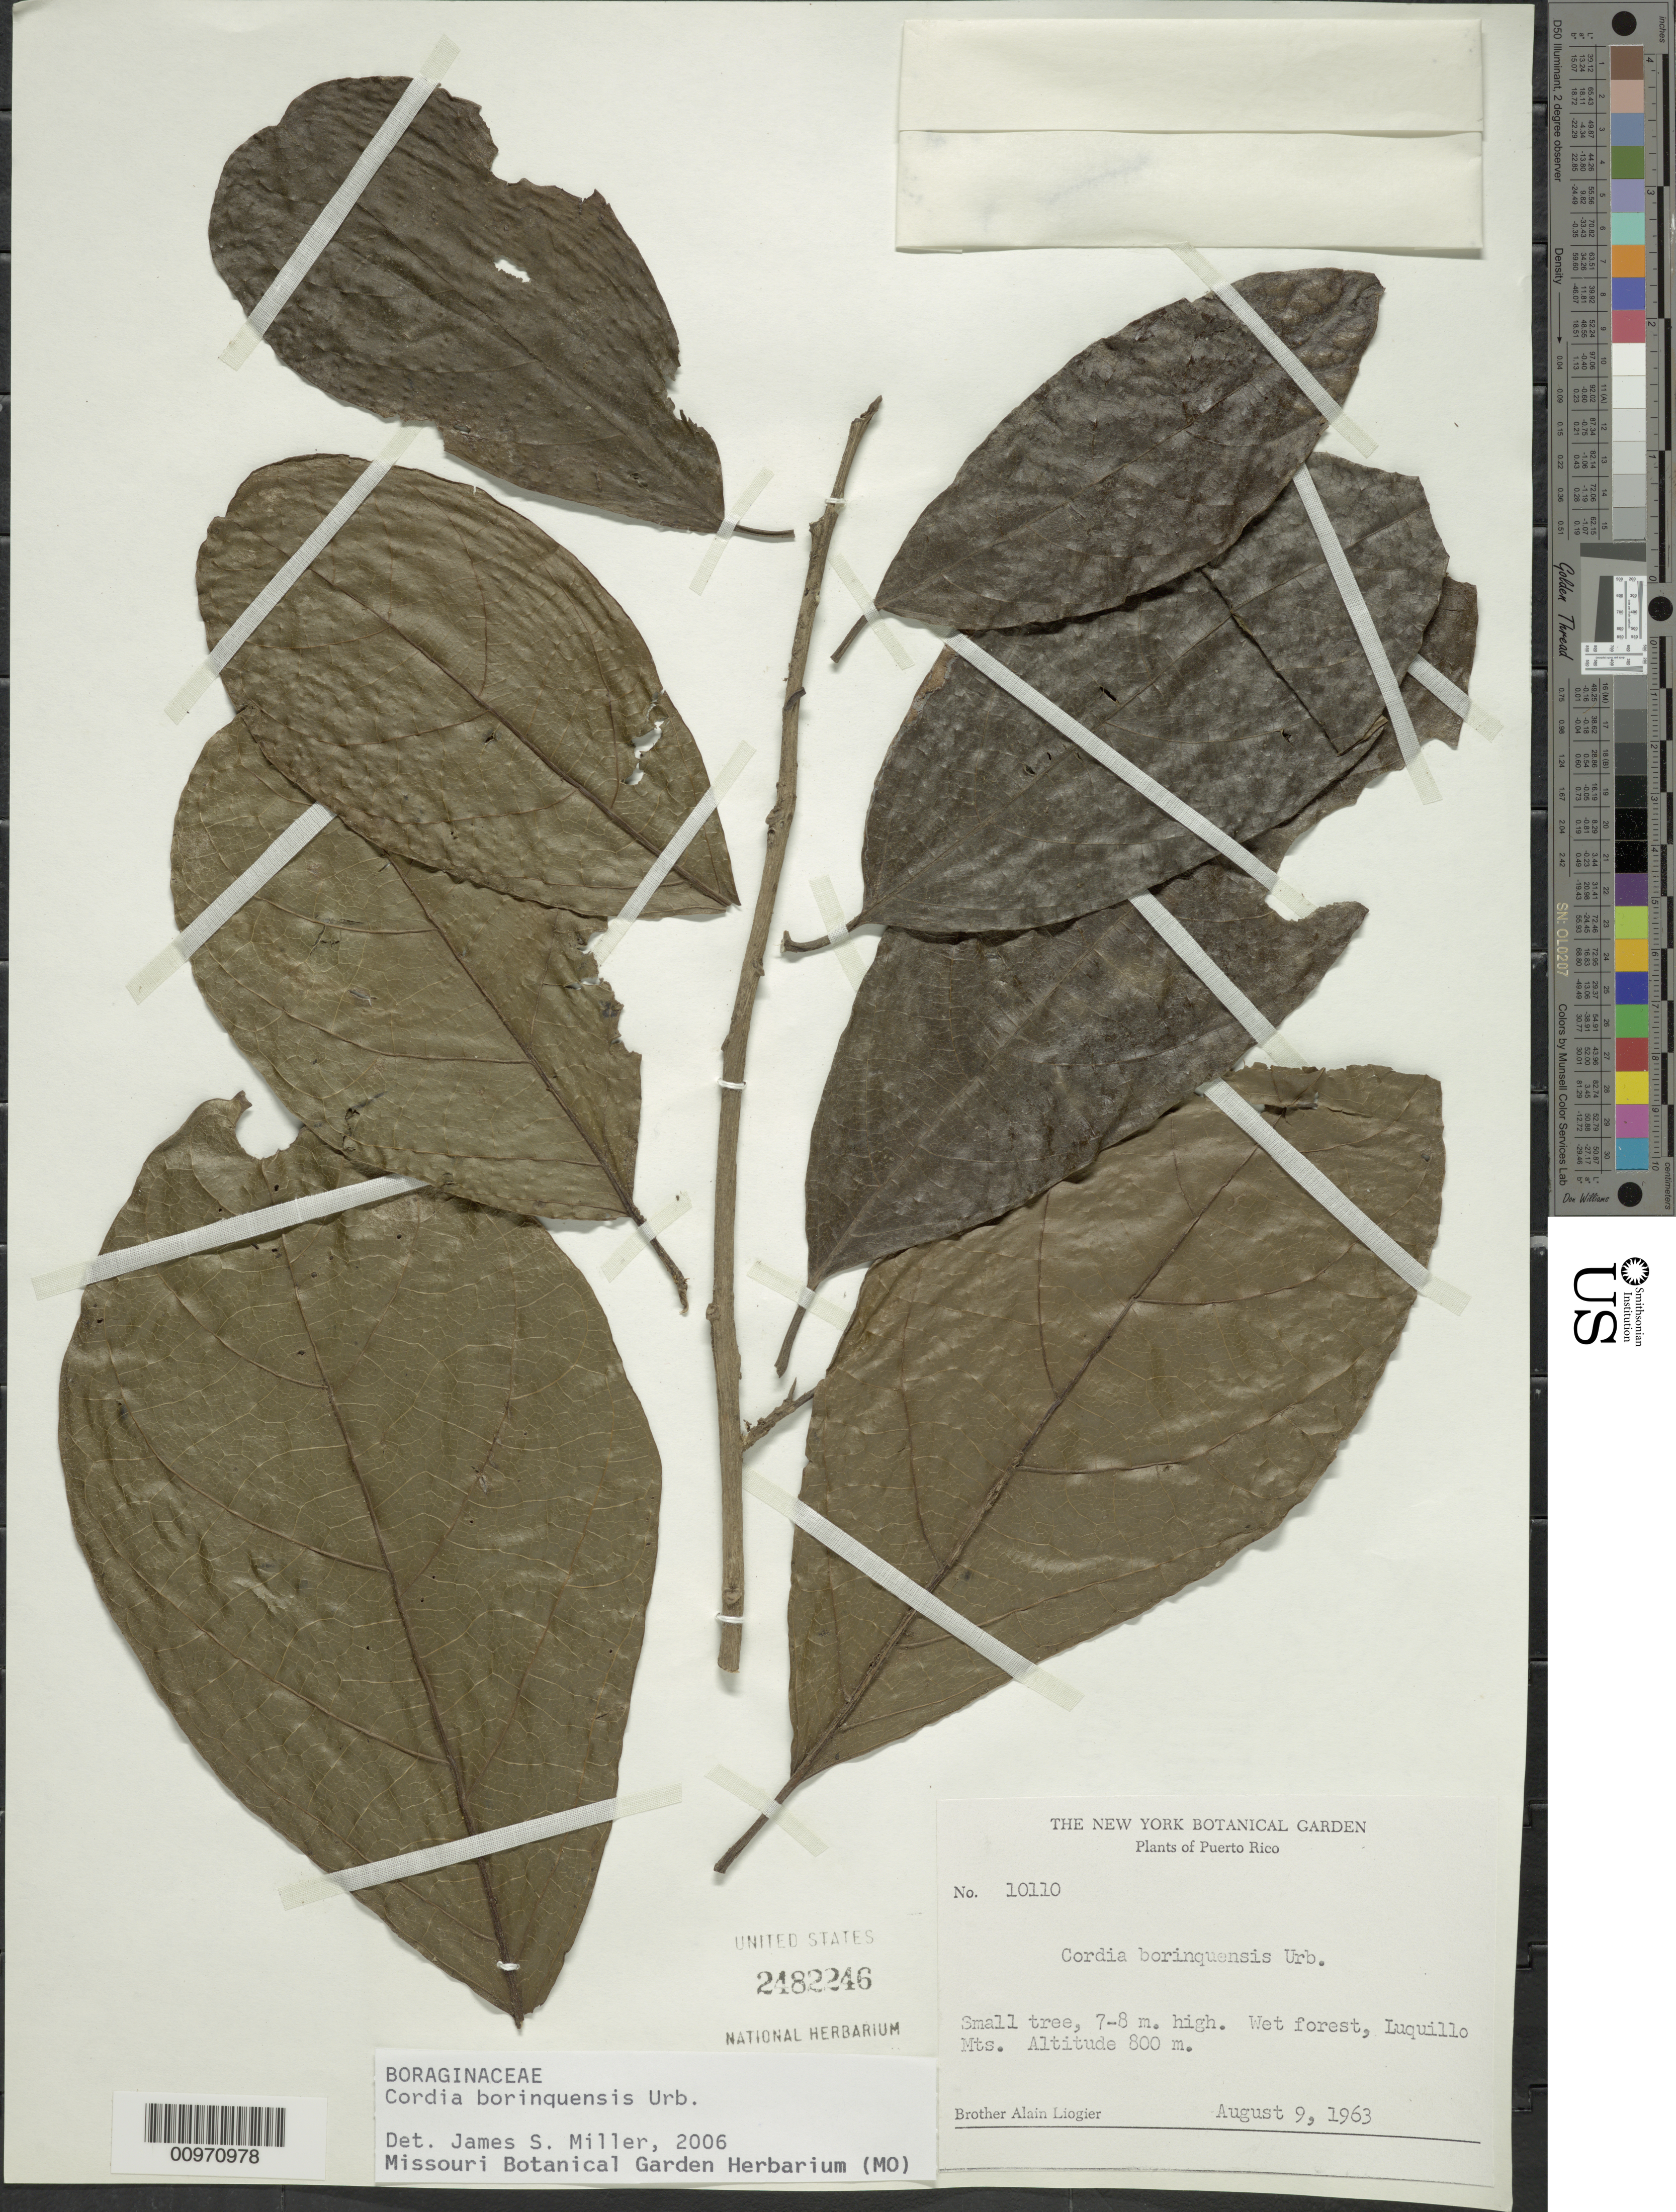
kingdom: Plantae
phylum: Tracheophyta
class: Magnoliopsida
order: Boraginales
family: Cordiaceae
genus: Cordia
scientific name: Cordia borinquensis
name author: Urb.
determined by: Miller, James S., (MO), Missouri Botanical Garden (UNITED STATES)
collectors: A. H. Liogier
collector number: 10110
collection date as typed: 09 Aug 1963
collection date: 1963-08-09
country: Puerto Rico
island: Puerto Rico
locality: Luquillo Mts.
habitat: Wet forest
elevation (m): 800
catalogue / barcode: US 2482246